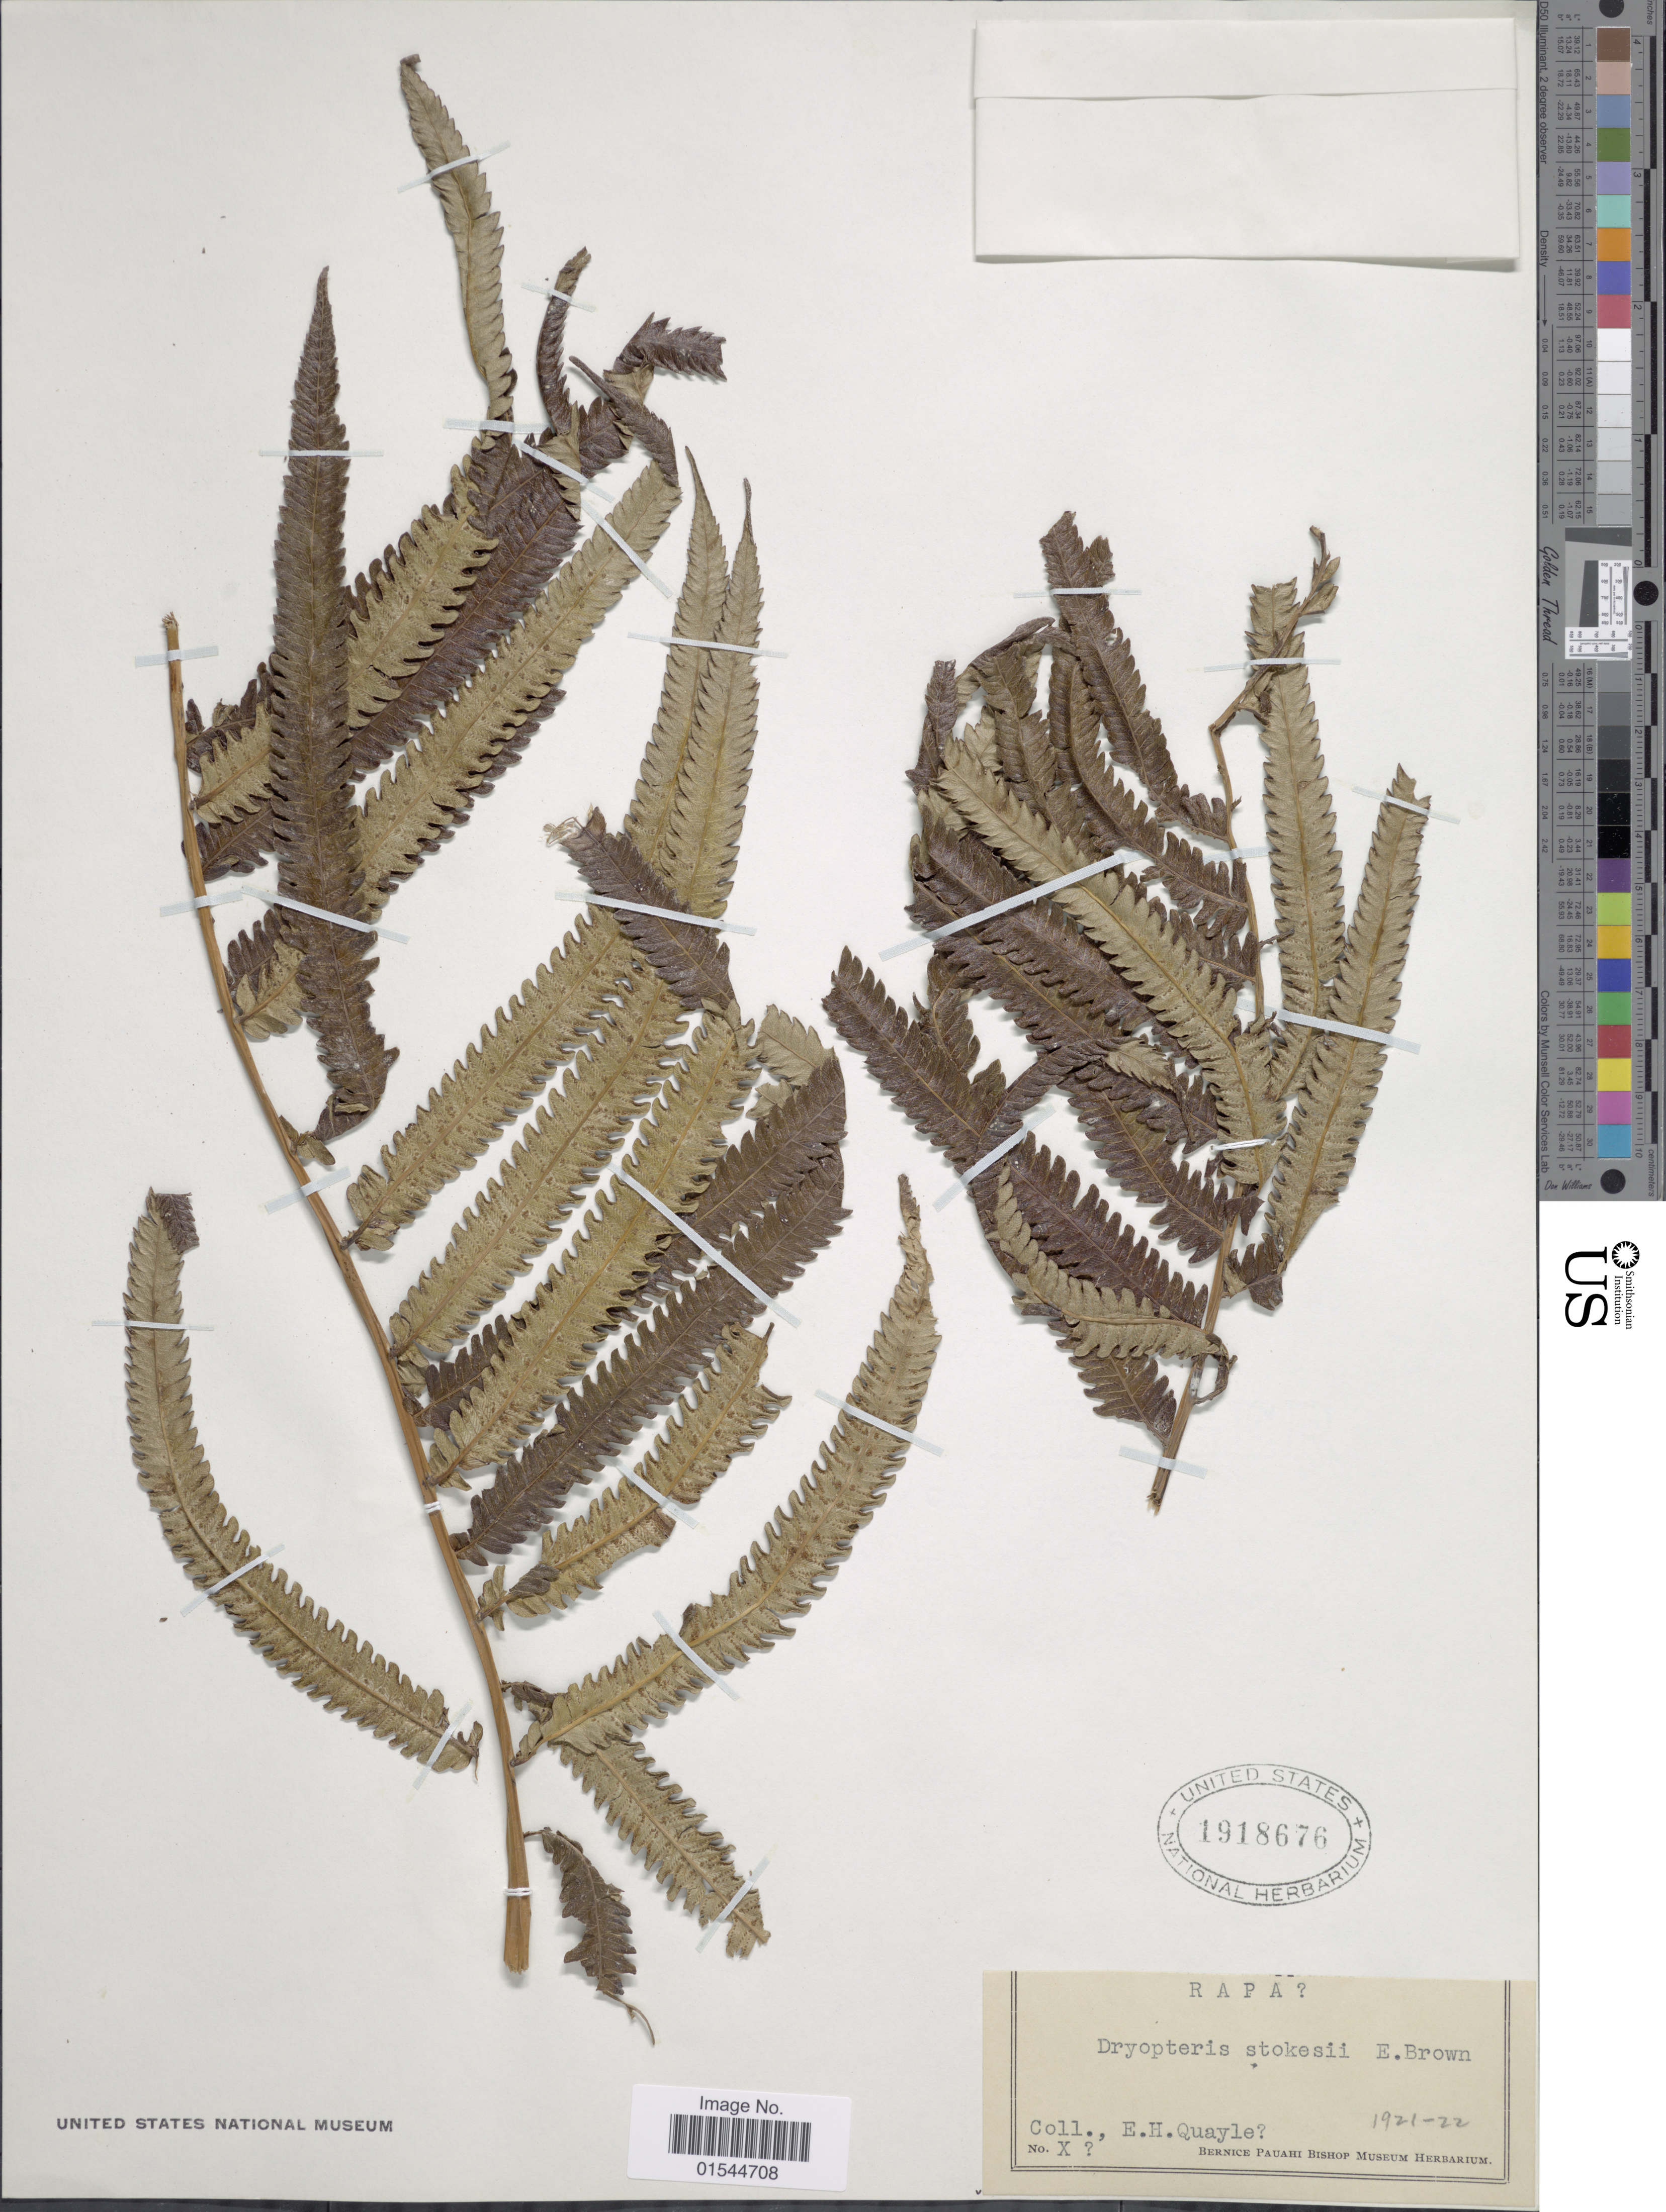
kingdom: Plantae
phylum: Tracheophyta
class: Polypodiopsida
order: Polypodiales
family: Thelypteridaceae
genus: Pneumatopteris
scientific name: Pneumatopteris stokesii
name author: (E.D. Br. ex E.D. Br.) Holttum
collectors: E. Quayle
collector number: X?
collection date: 1921/1922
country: French Polynesia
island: Rapa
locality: Rapa [unsure placement]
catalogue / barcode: US 1918676